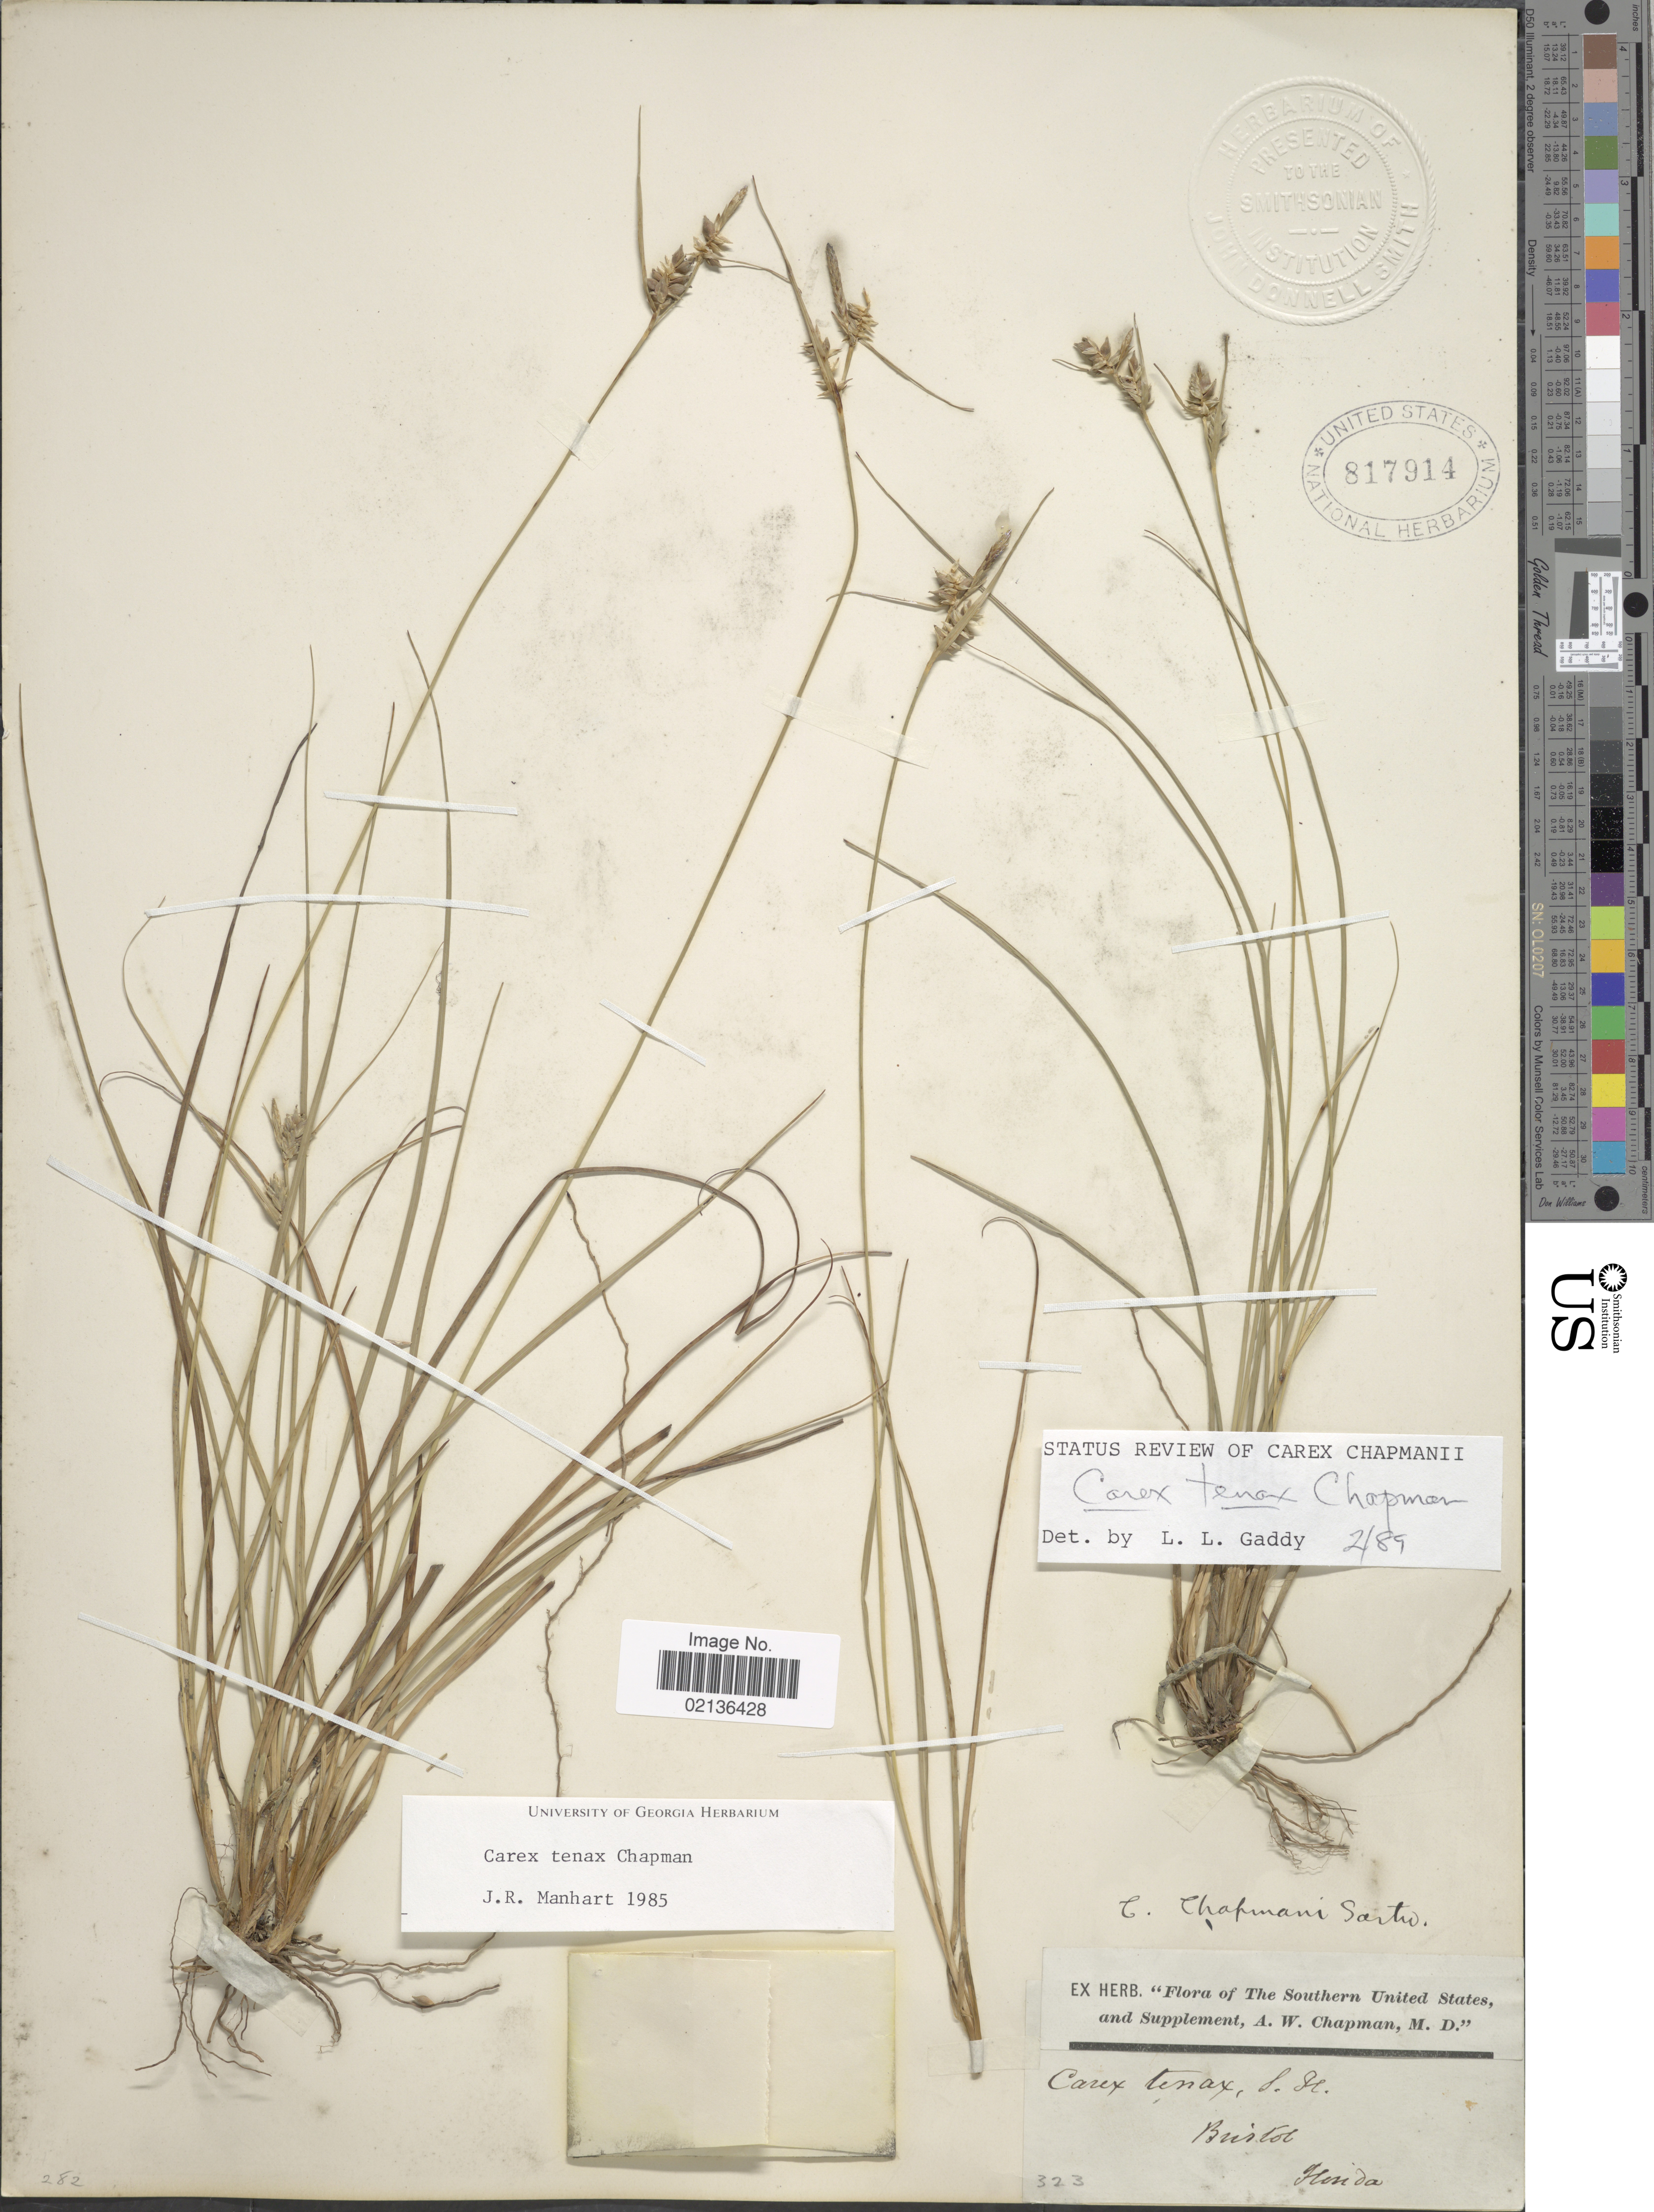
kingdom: Plantae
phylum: Tracheophyta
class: Liliopsida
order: Poales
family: Cyperaceae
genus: Carex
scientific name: Carex tenax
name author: Chapm. ex Dewey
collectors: A. W. Chapman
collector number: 323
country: United States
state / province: Florida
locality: Bristol, The Southern United States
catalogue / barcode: US 817914